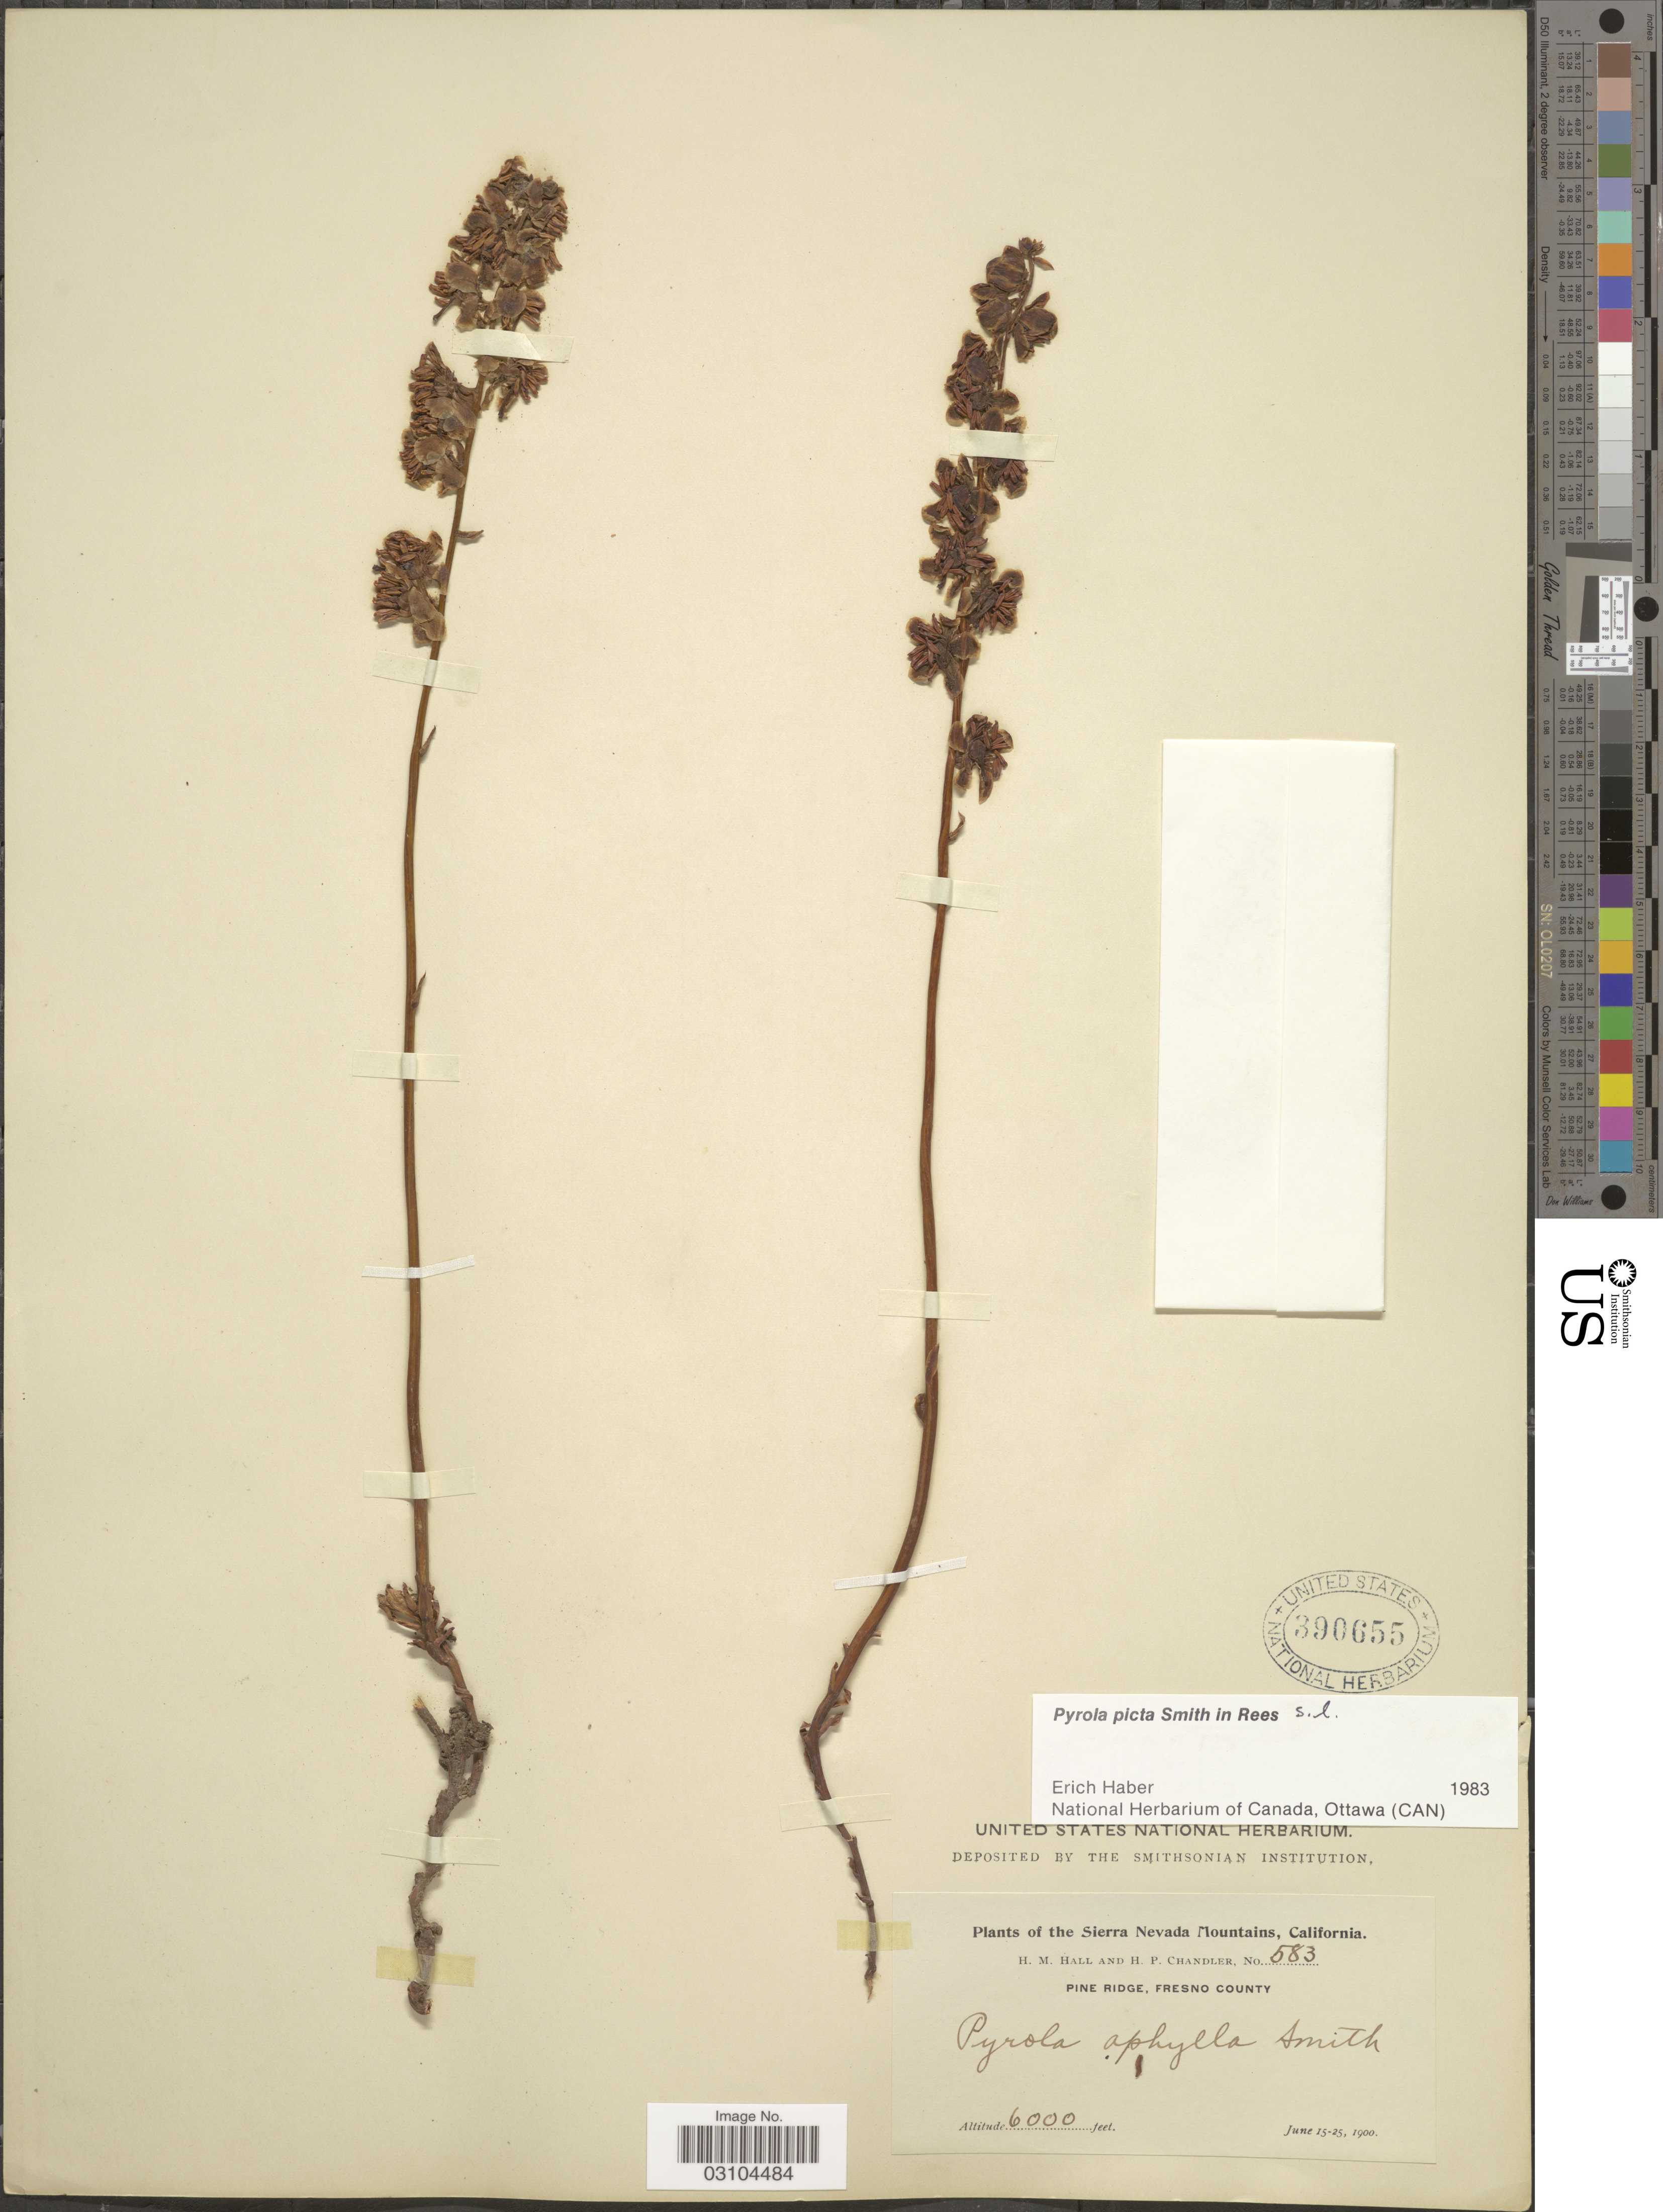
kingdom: Plantae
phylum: Tracheophyta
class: Magnoliopsida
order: Ericales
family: Ericaceae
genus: Pyrola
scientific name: Pyrola picta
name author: Sm. in Rees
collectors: H. M. Hall & H. Chandler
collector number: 583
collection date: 1900-06-15/1900-06-25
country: United States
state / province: California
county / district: Fresno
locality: The Sierra Nevada Mountains. Pine Ridge, Fresno County.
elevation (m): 1829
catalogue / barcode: US 390655